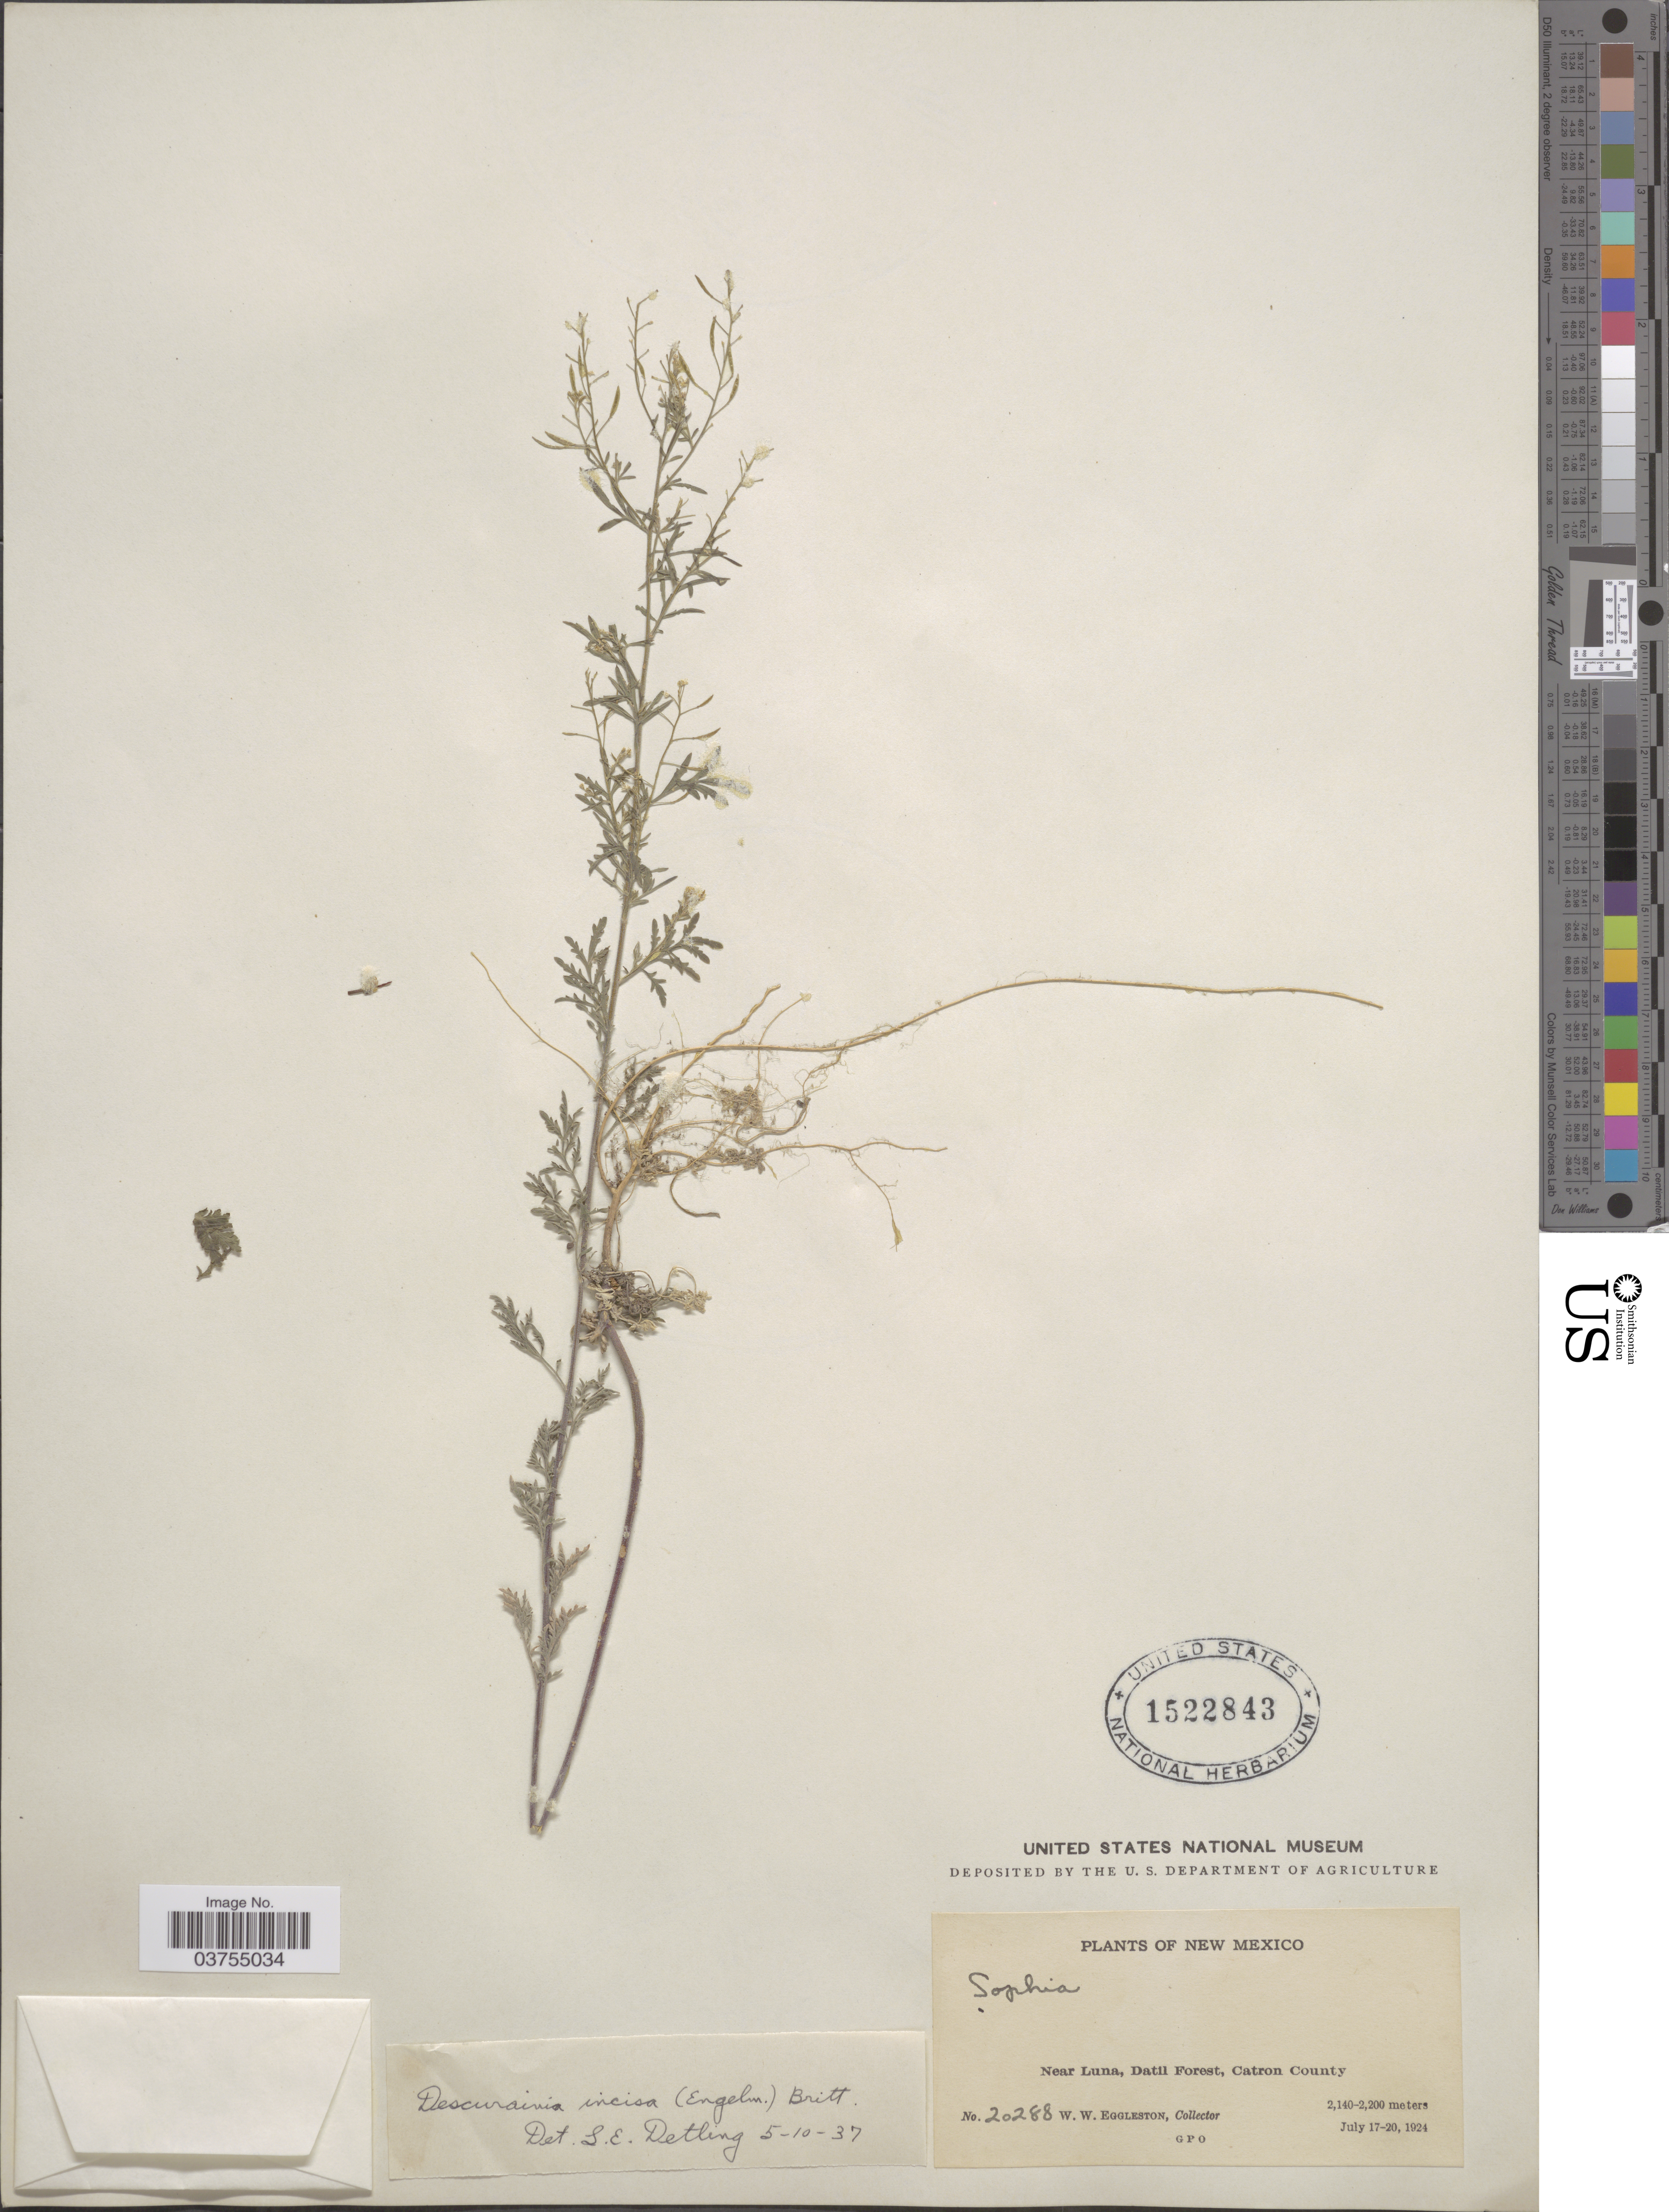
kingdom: Plantae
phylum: Tracheophyta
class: Magnoliopsida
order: Brassicales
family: Brassicaceae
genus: Descurainia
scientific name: Descurainia richardsonii subsp. incisa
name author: (Engelm. ex A. Gray) Detling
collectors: W. W. Eggleston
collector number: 20288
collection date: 1924-07-17/1924-07-20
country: United States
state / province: New Mexico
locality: Near Luna, Datil Forest, Catron County.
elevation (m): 2140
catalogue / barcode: US 1522843